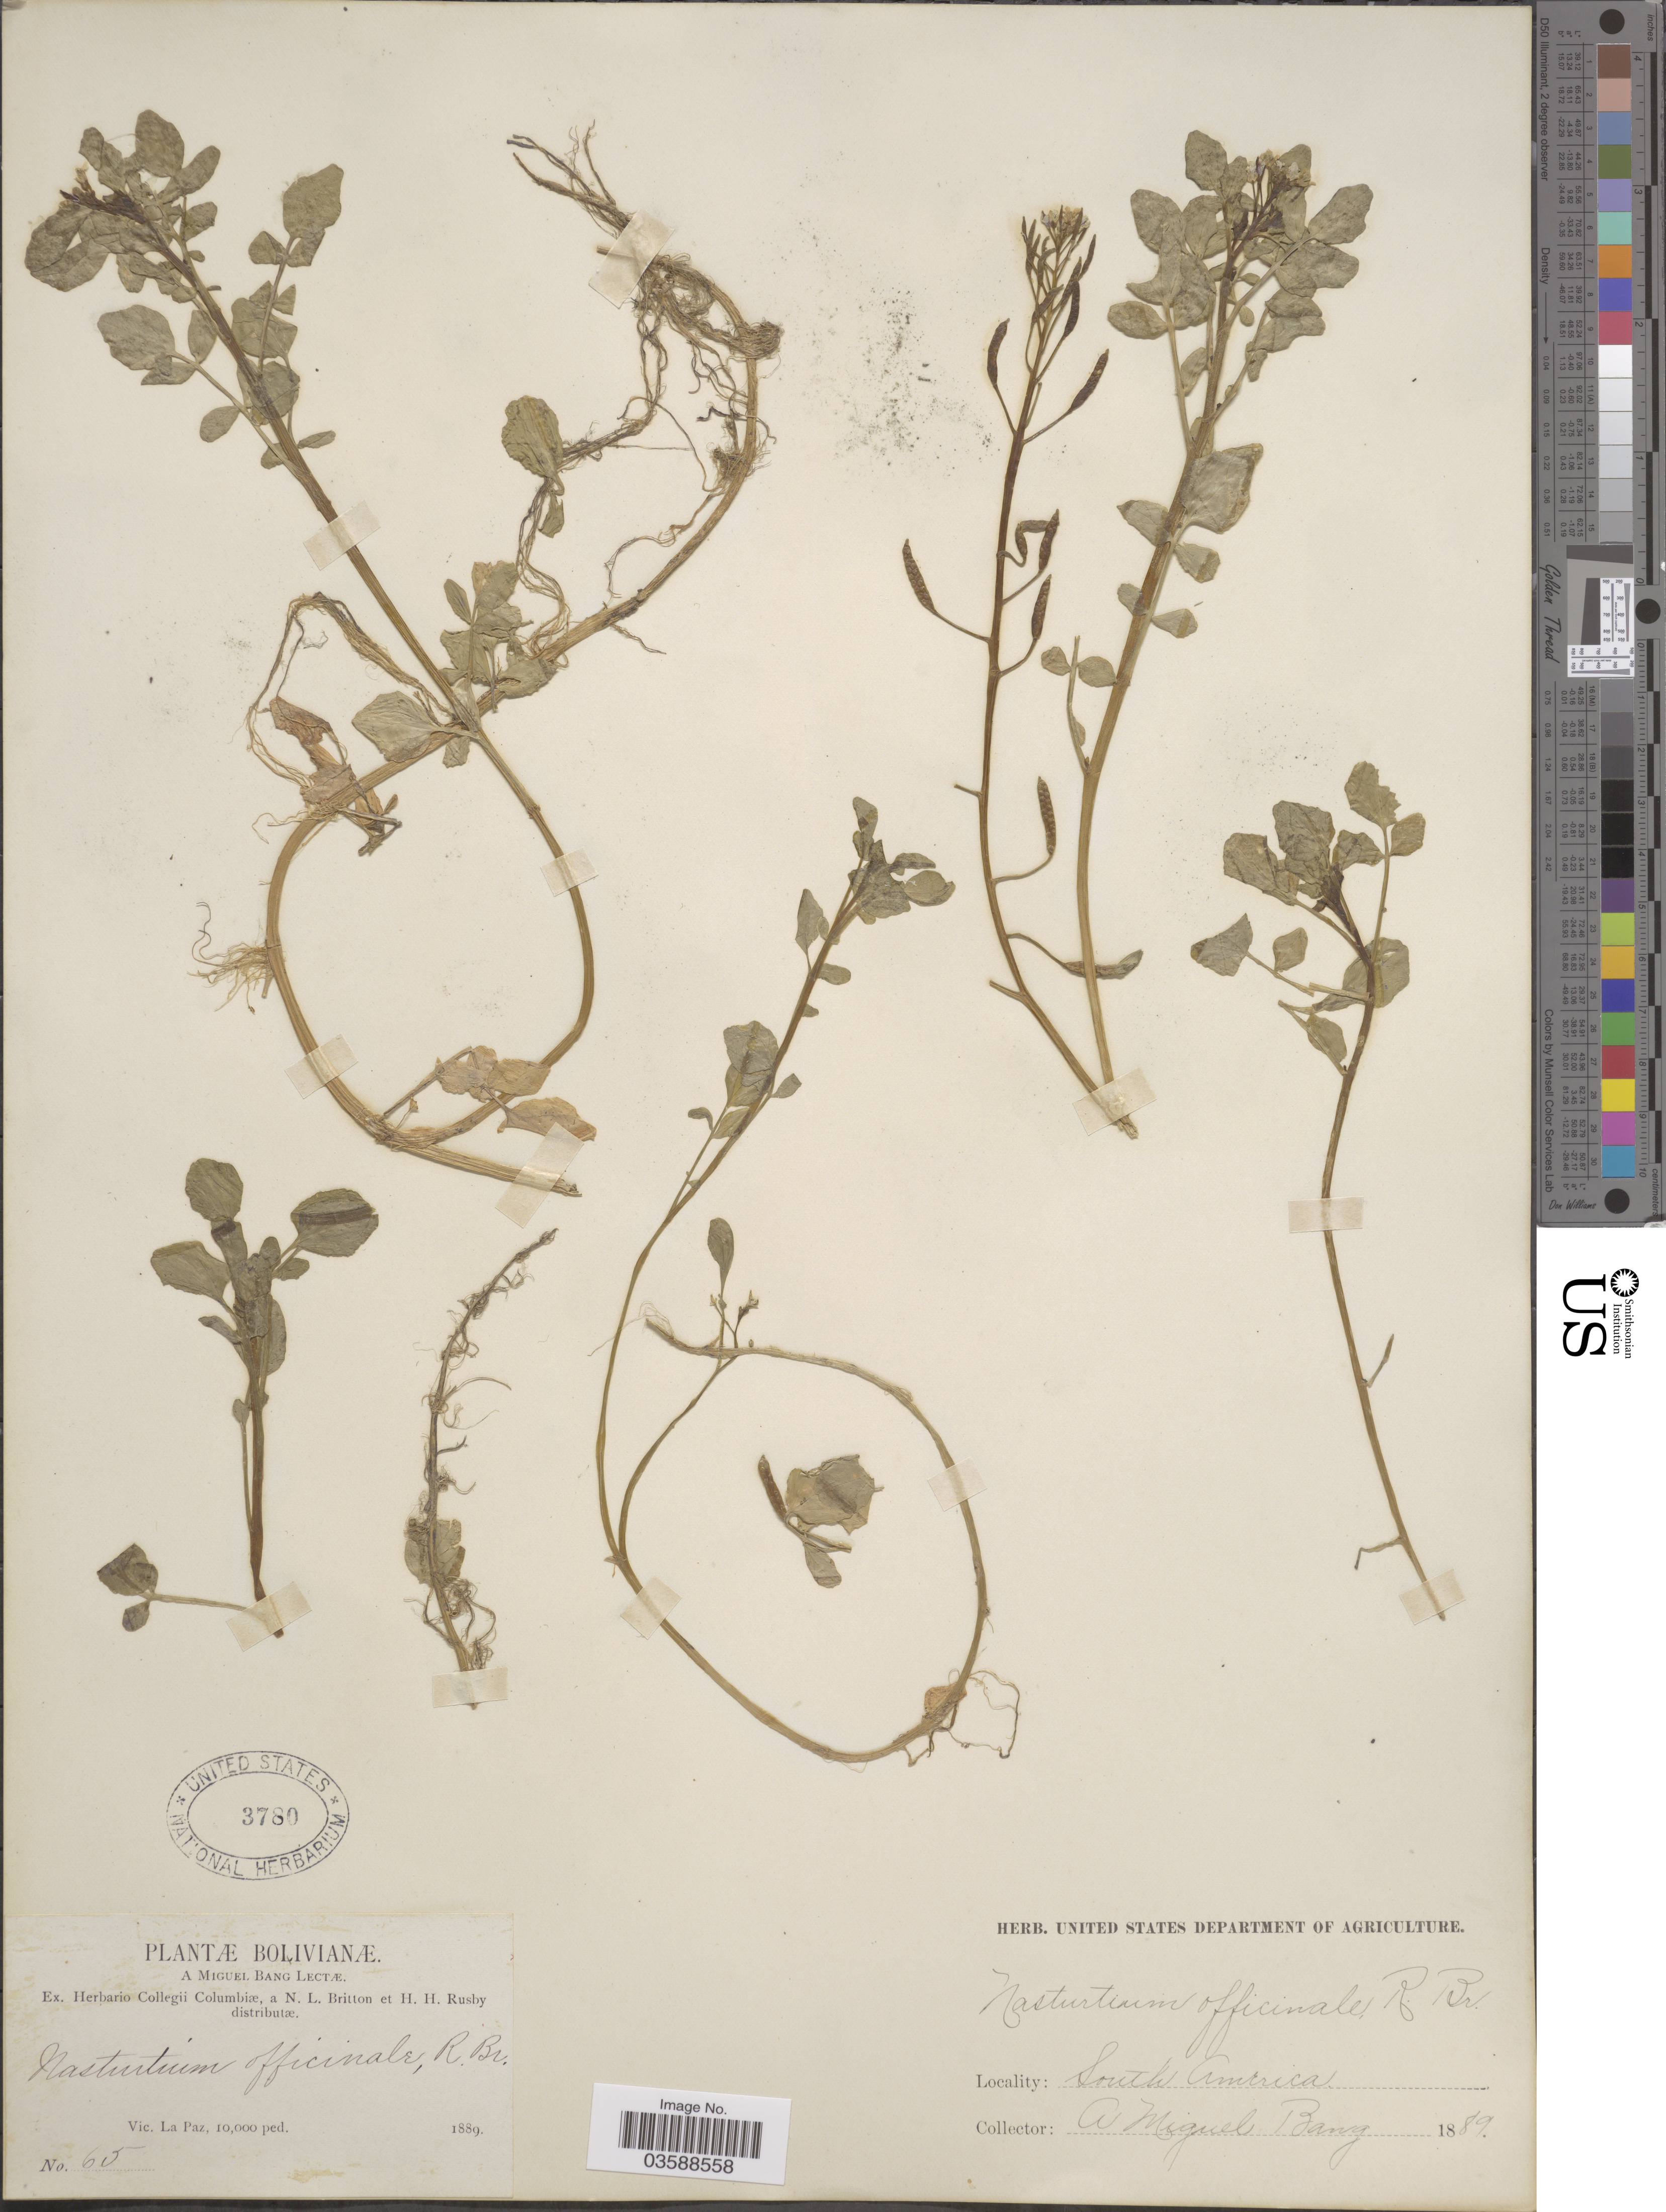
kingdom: Plantae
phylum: Tracheophyta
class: Magnoliopsida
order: Brassicales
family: Brassicaceae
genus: Nasturtium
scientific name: Nasturtium officinale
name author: R. Br.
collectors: M. Bang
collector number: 65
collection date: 1889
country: Bolivia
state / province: La Paz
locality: Vic. La Paz.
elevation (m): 3048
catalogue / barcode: US 3780